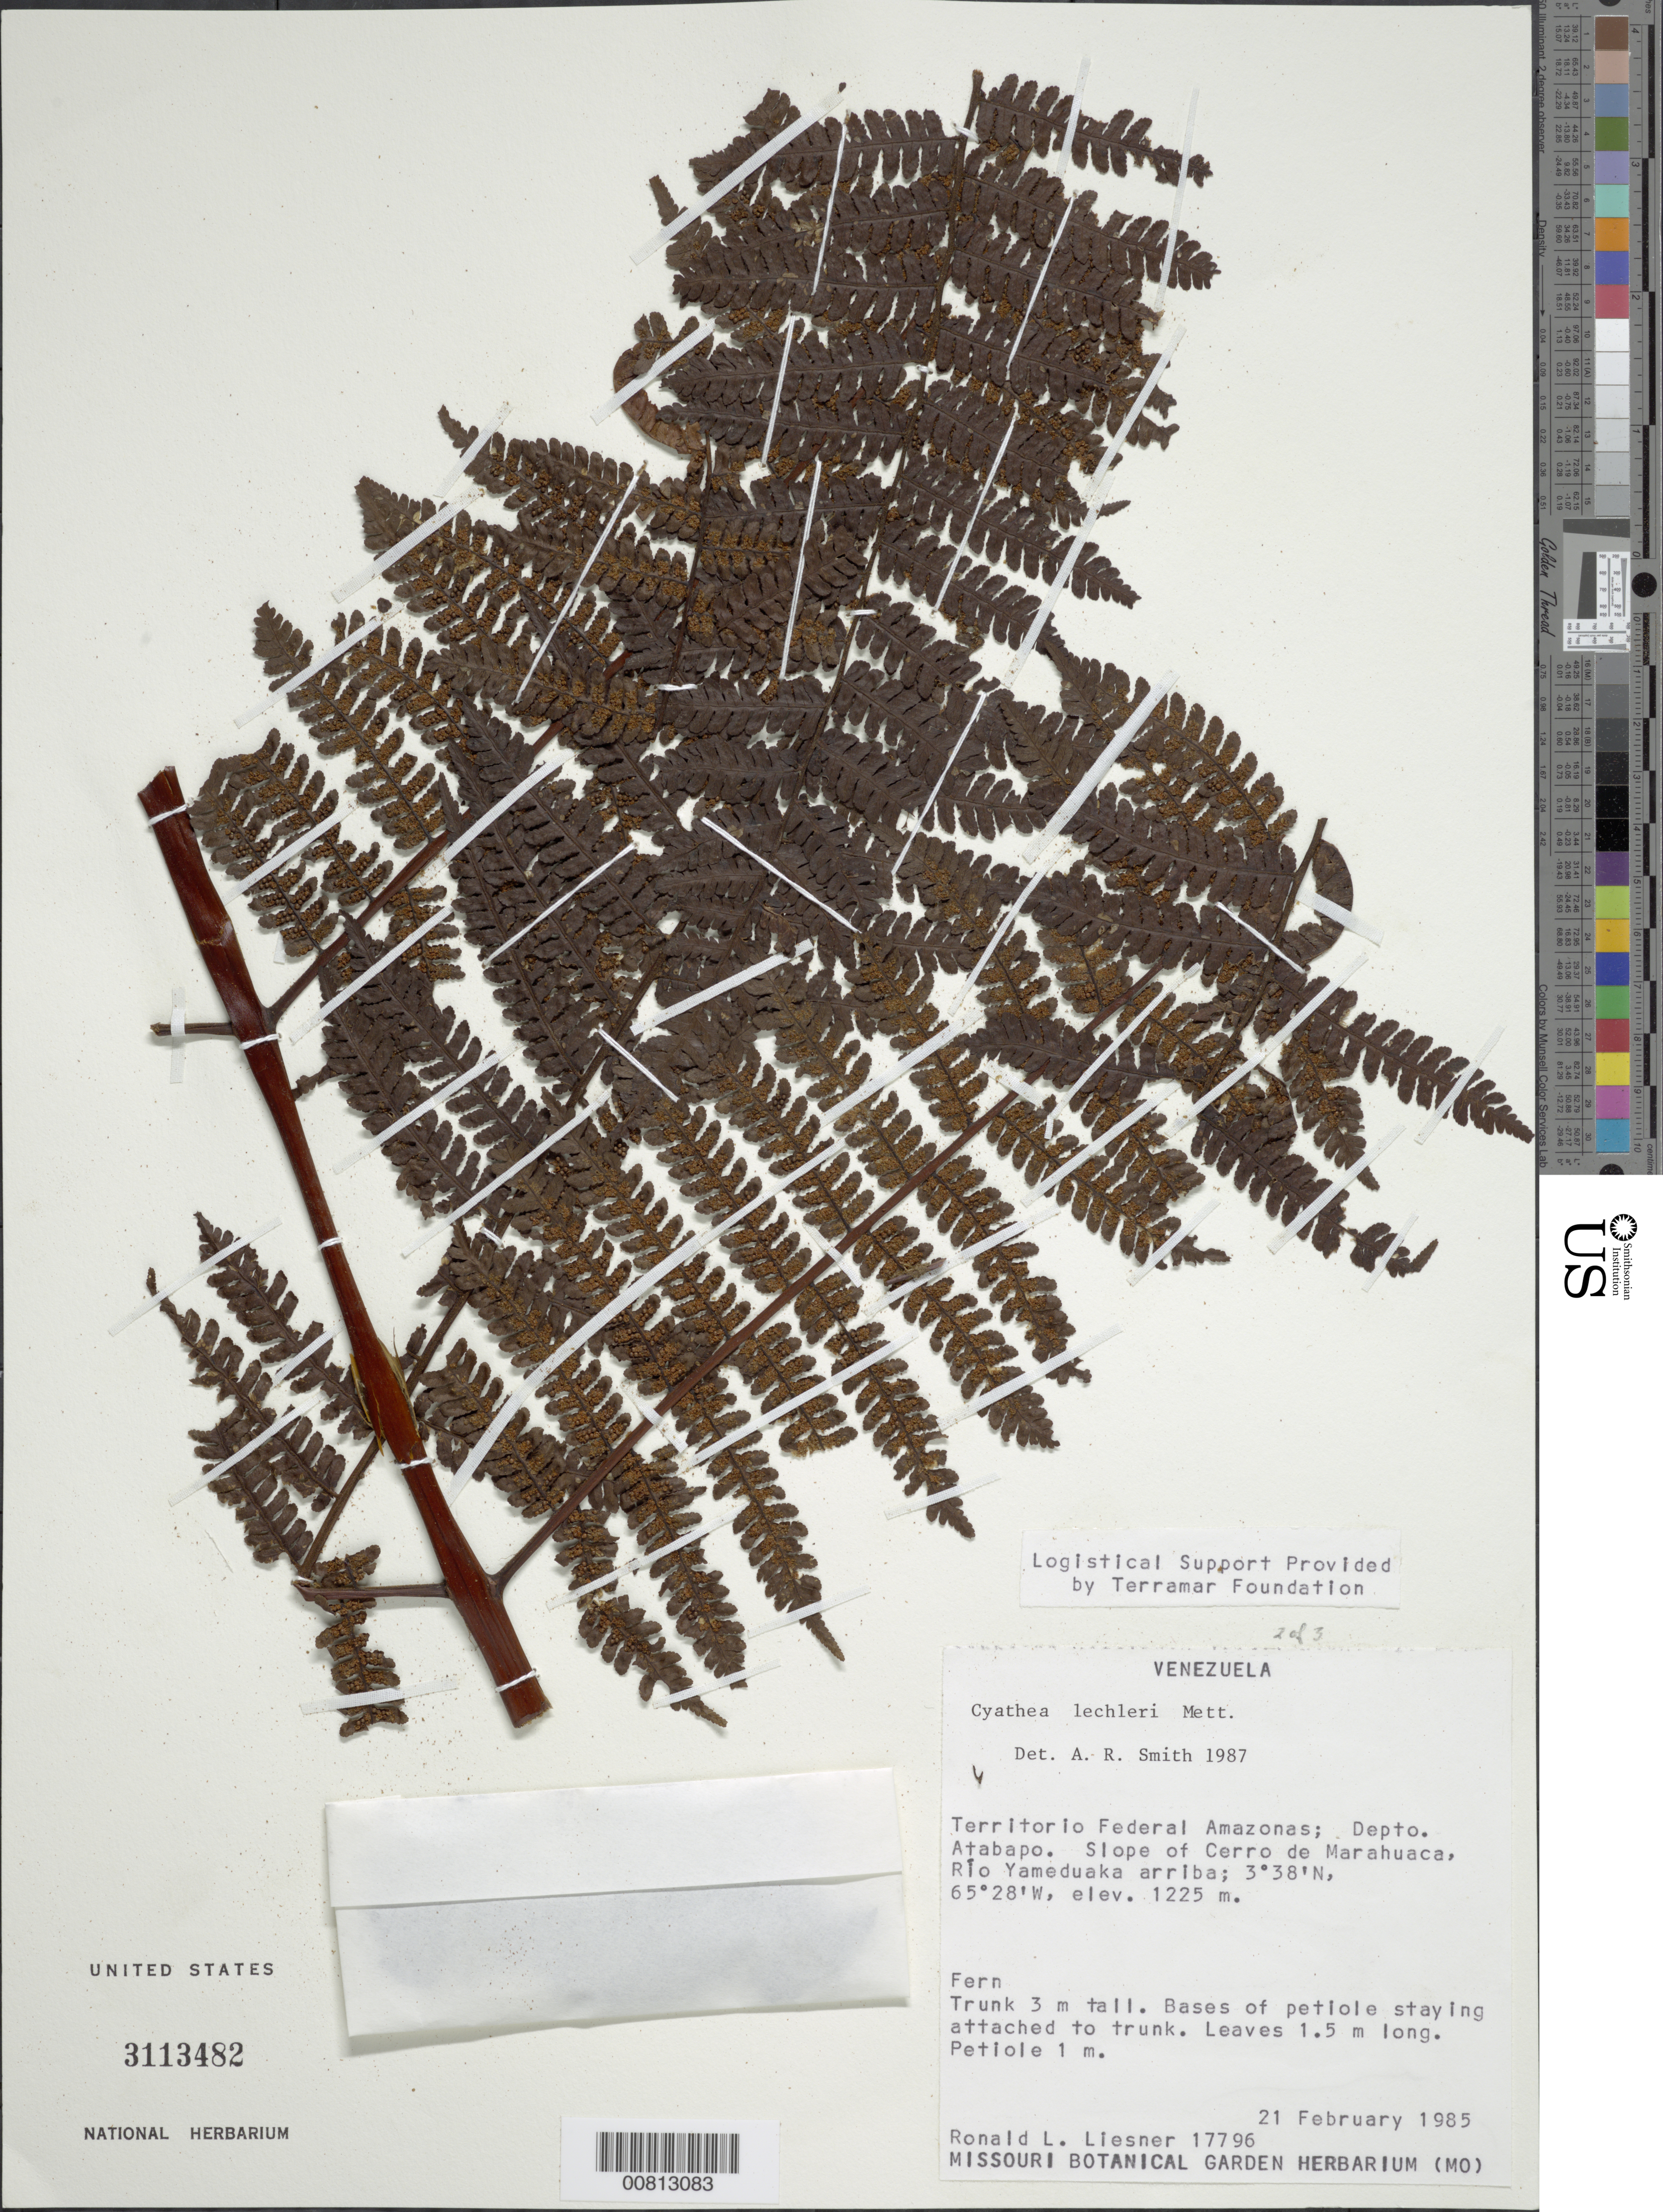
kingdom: Plantae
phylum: Tracheophyta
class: Polypodiopsida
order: Cyatheales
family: Cyatheaceae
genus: Cyathea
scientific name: Cyathea lechleri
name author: Mett.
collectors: R. L. Liesner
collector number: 17796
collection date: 1985-02-21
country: Venezuela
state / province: Amazonas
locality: Territorio Federal Amazonas; Depto. Atabapo. Slope of Cerro de Marahuaca, Río Yameduaka arriba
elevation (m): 1225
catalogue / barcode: US 3113482